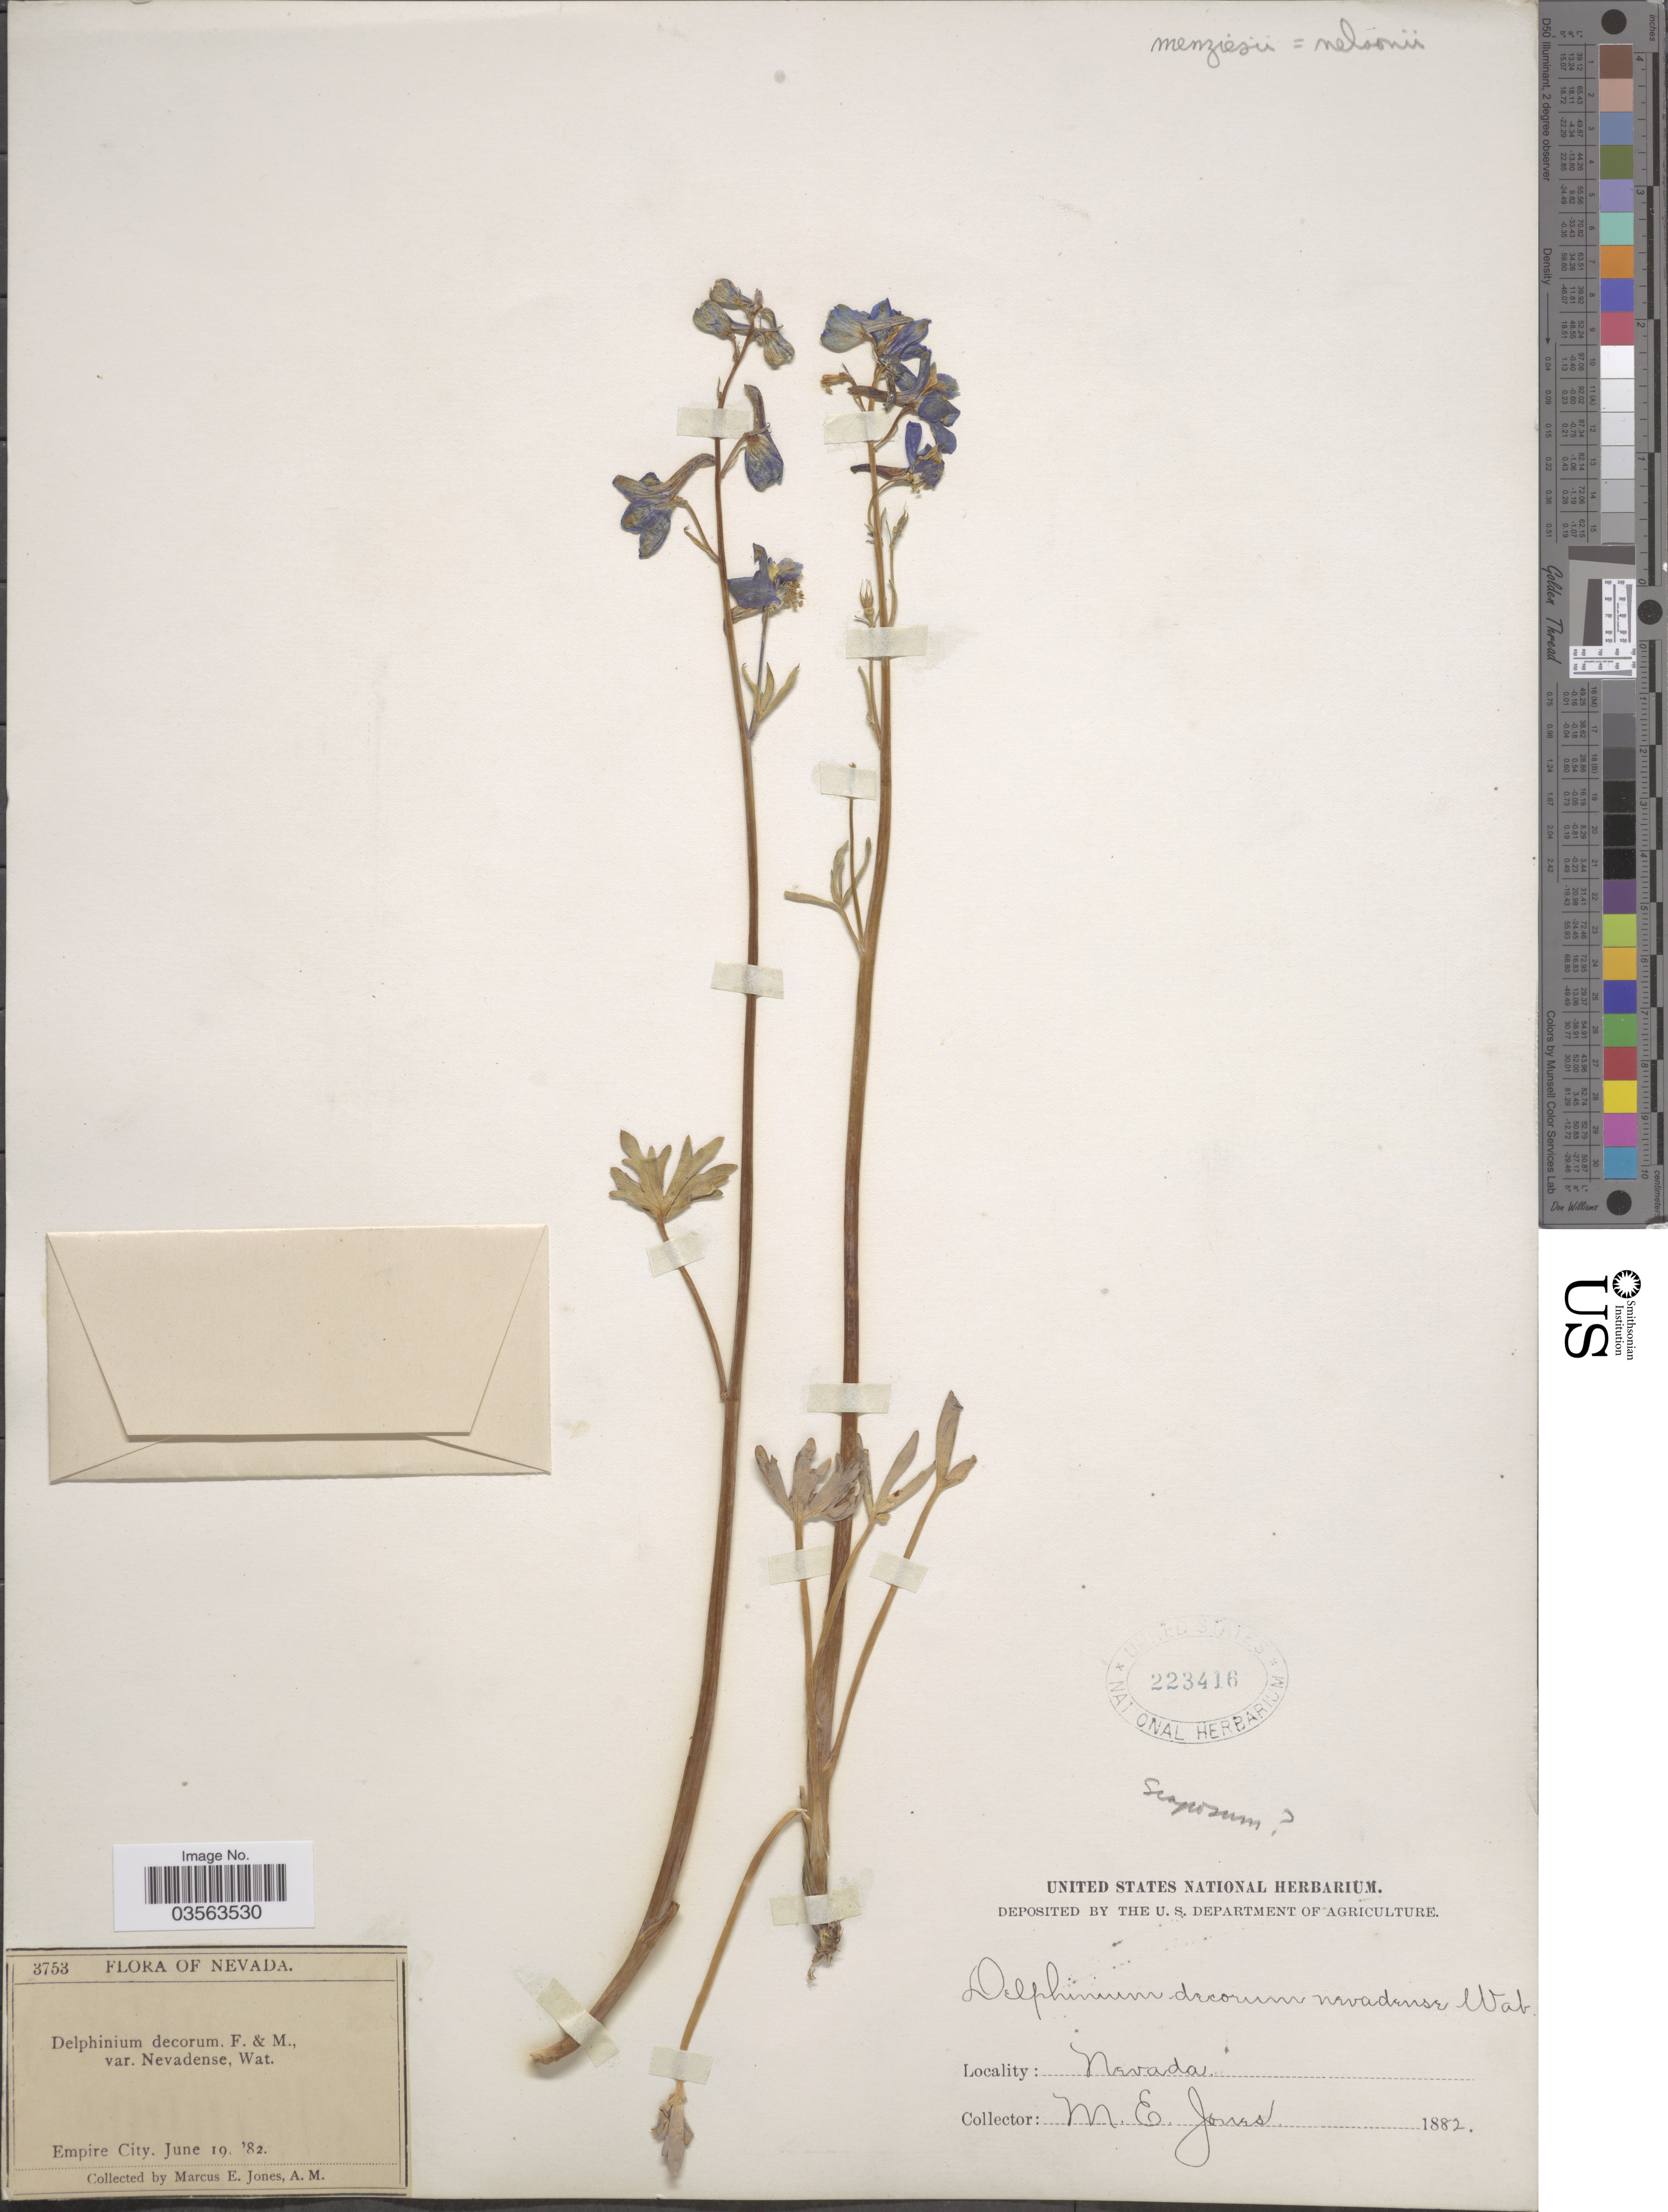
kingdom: Plantae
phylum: Tracheophyta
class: Magnoliopsida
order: Ranunculales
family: Ranunculaceae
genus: Delphinium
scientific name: Delphinium nelsonii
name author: Greene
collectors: M. E. Jones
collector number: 3753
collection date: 1882-06-19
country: United States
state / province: Nevada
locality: Empire City.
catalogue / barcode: US 223416